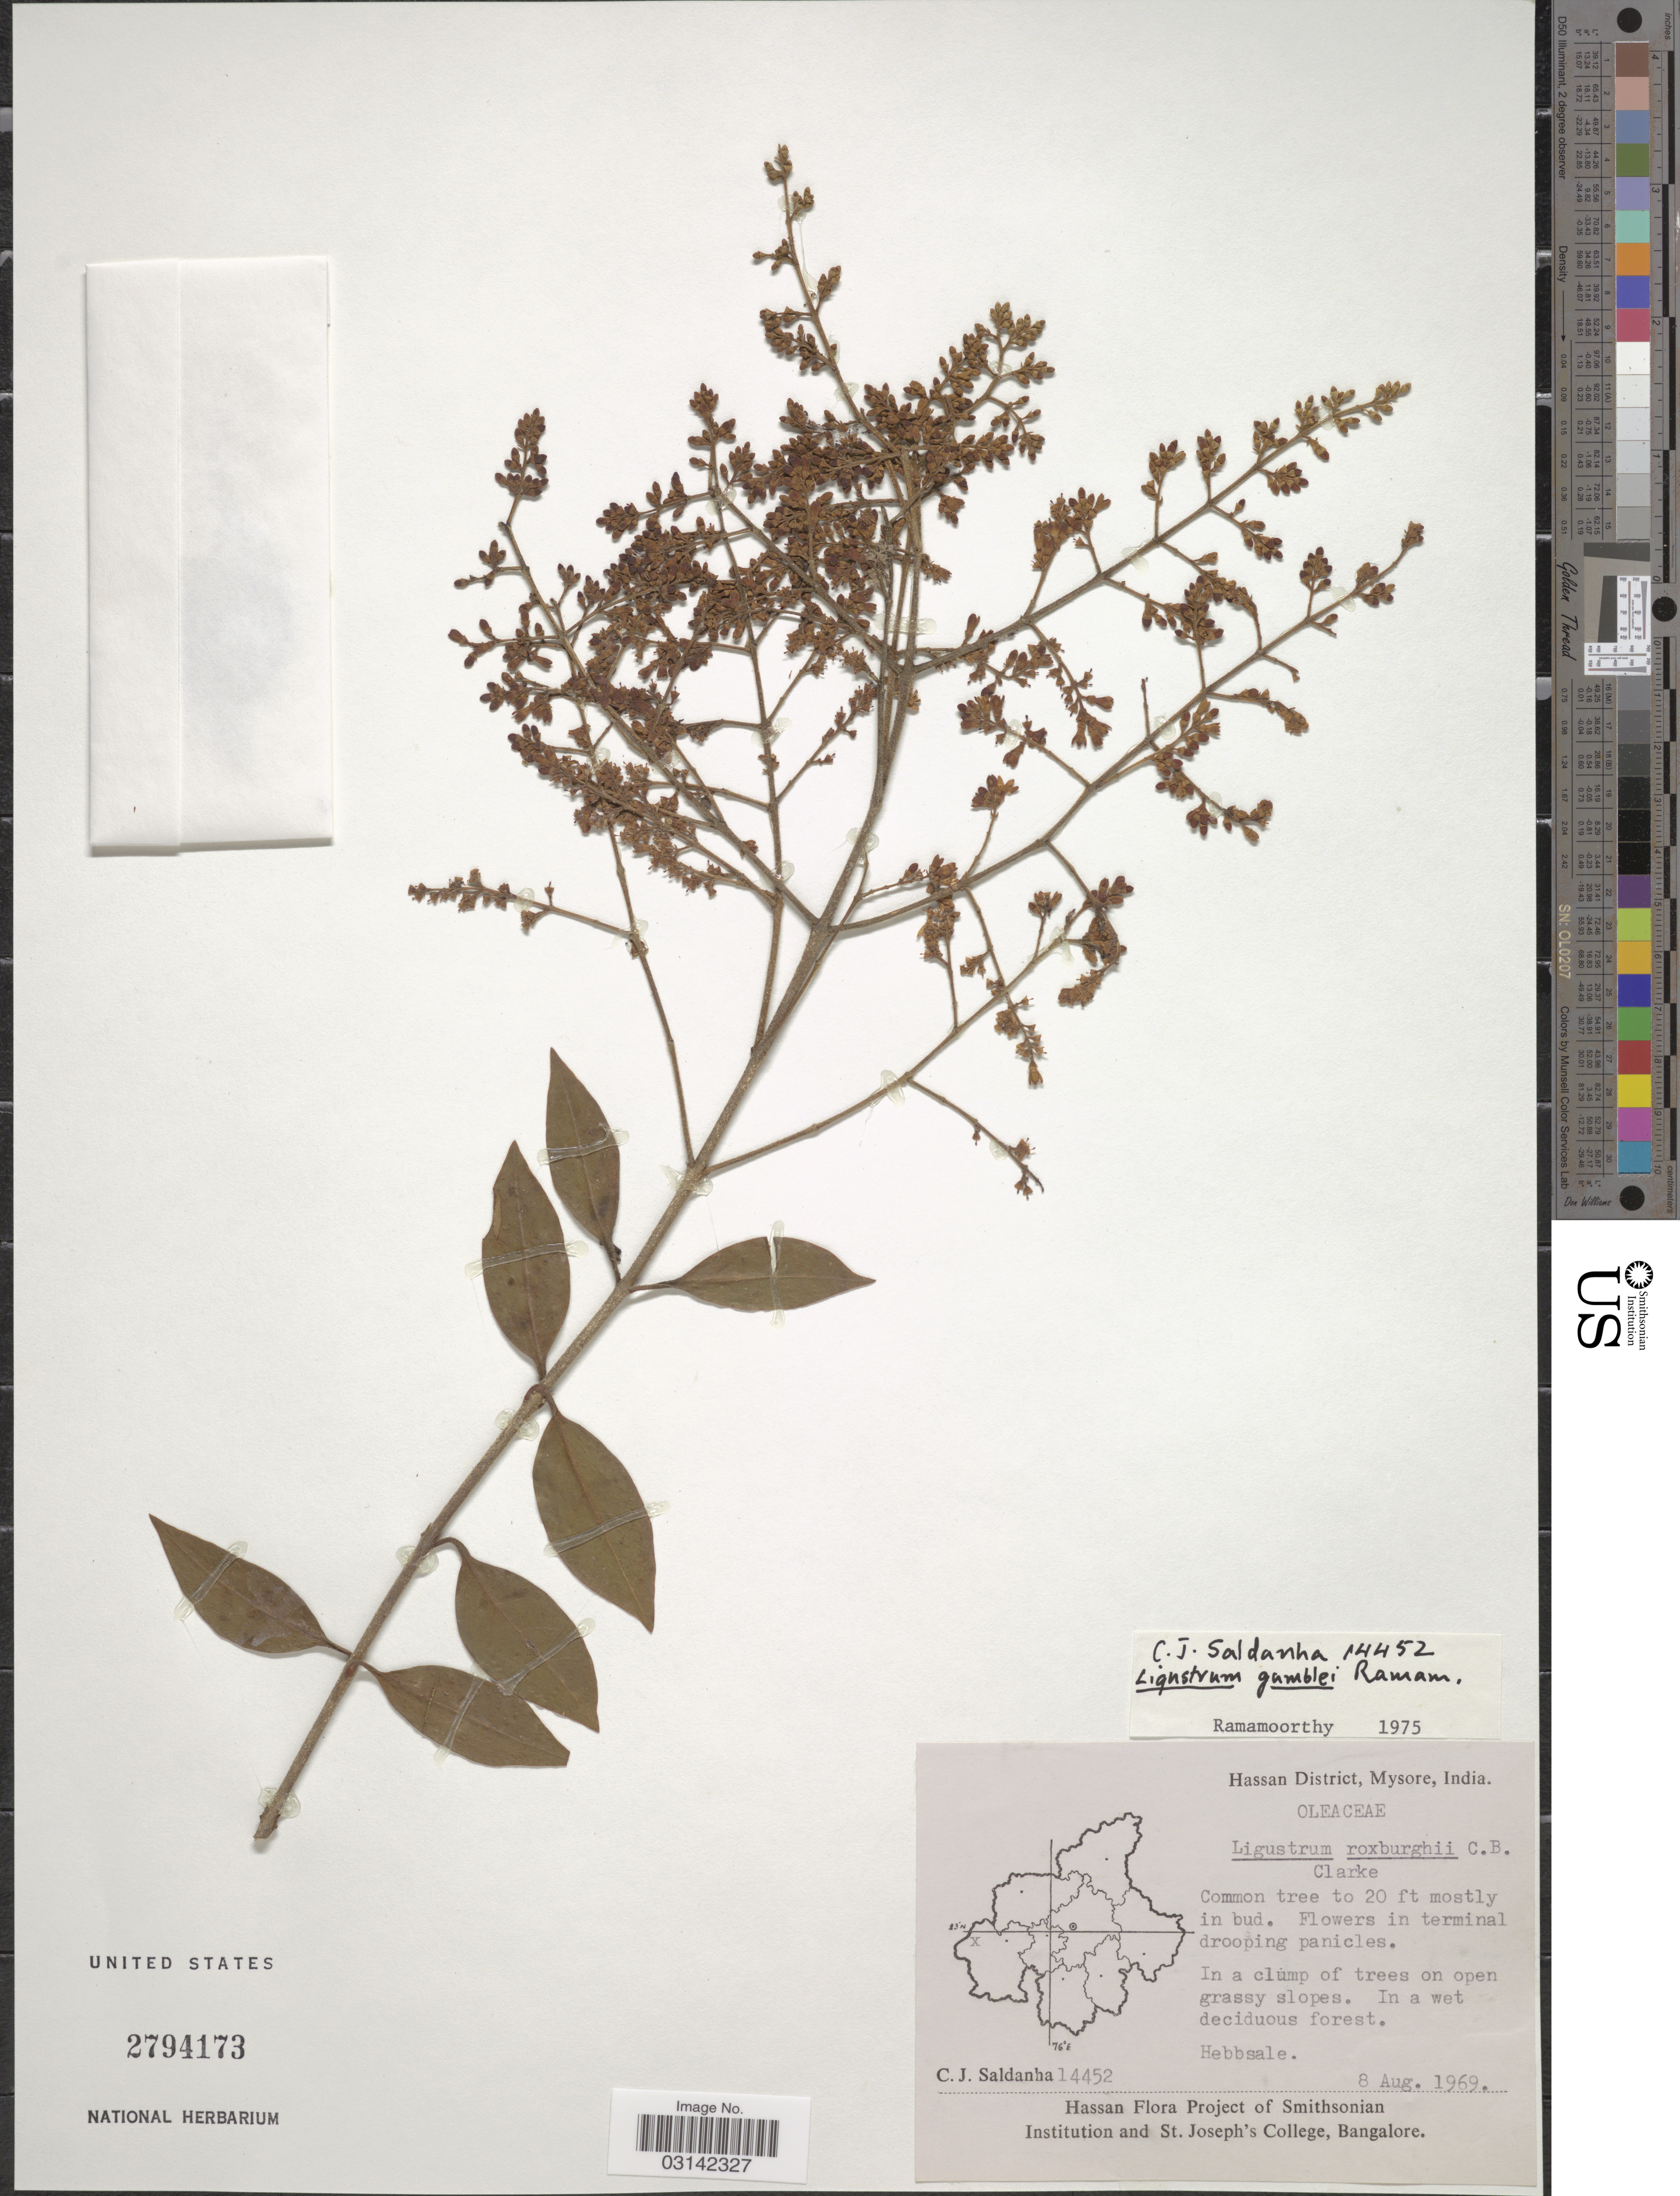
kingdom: Plantae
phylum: Tracheophyta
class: Magnoliopsida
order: Lamiales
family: Oleaceae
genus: Ligustrum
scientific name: Ligustrum gamblei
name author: Ramamoorthy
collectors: C. J. Saldanha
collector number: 14452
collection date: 1969-08-08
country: India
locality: Hassan District, Mysore. Hebbsale.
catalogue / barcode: US 2794173